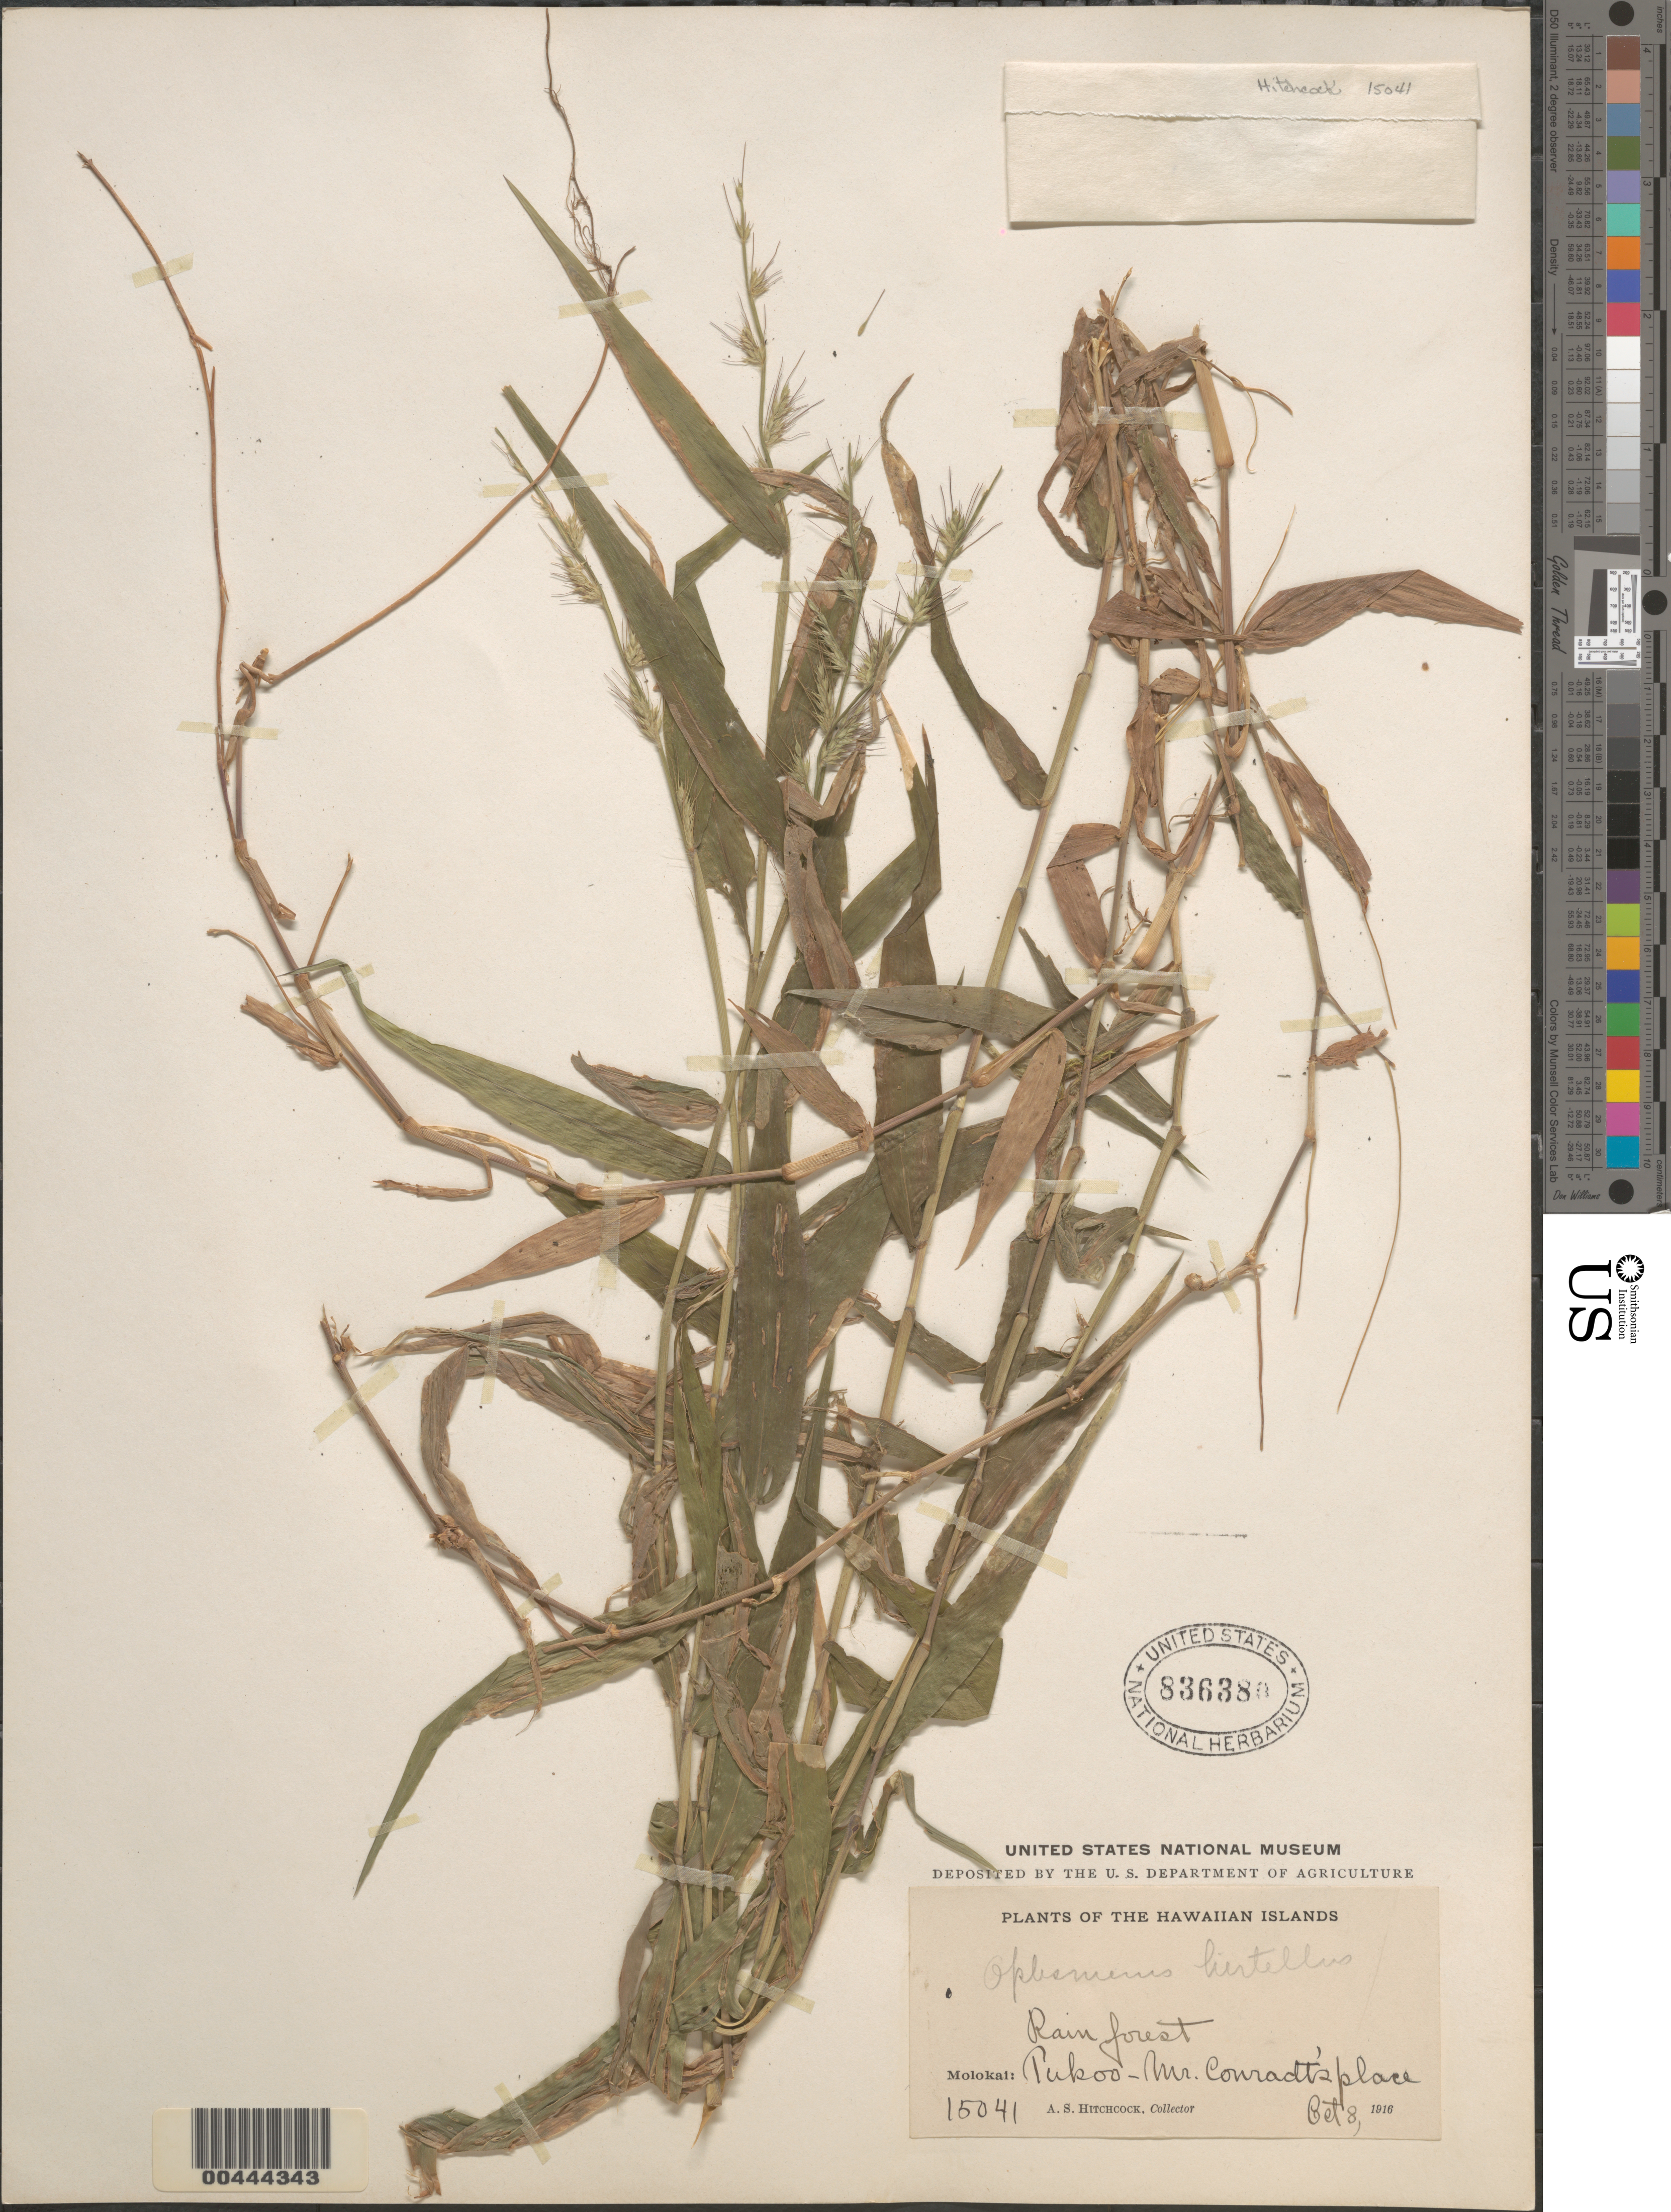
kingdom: Plantae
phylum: Tracheophyta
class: Liliopsida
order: Poales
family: Poaceae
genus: Oplismenus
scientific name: Oplismenus hirtellus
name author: (L.) P. Beauv.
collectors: A. S. Hitchcock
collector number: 15041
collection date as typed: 8 Oct 1916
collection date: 1916-10-08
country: United States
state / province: Hawaii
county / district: Maui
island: Moloka'i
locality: Pukoo - Mr. Conradt's place.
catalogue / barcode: US 836380